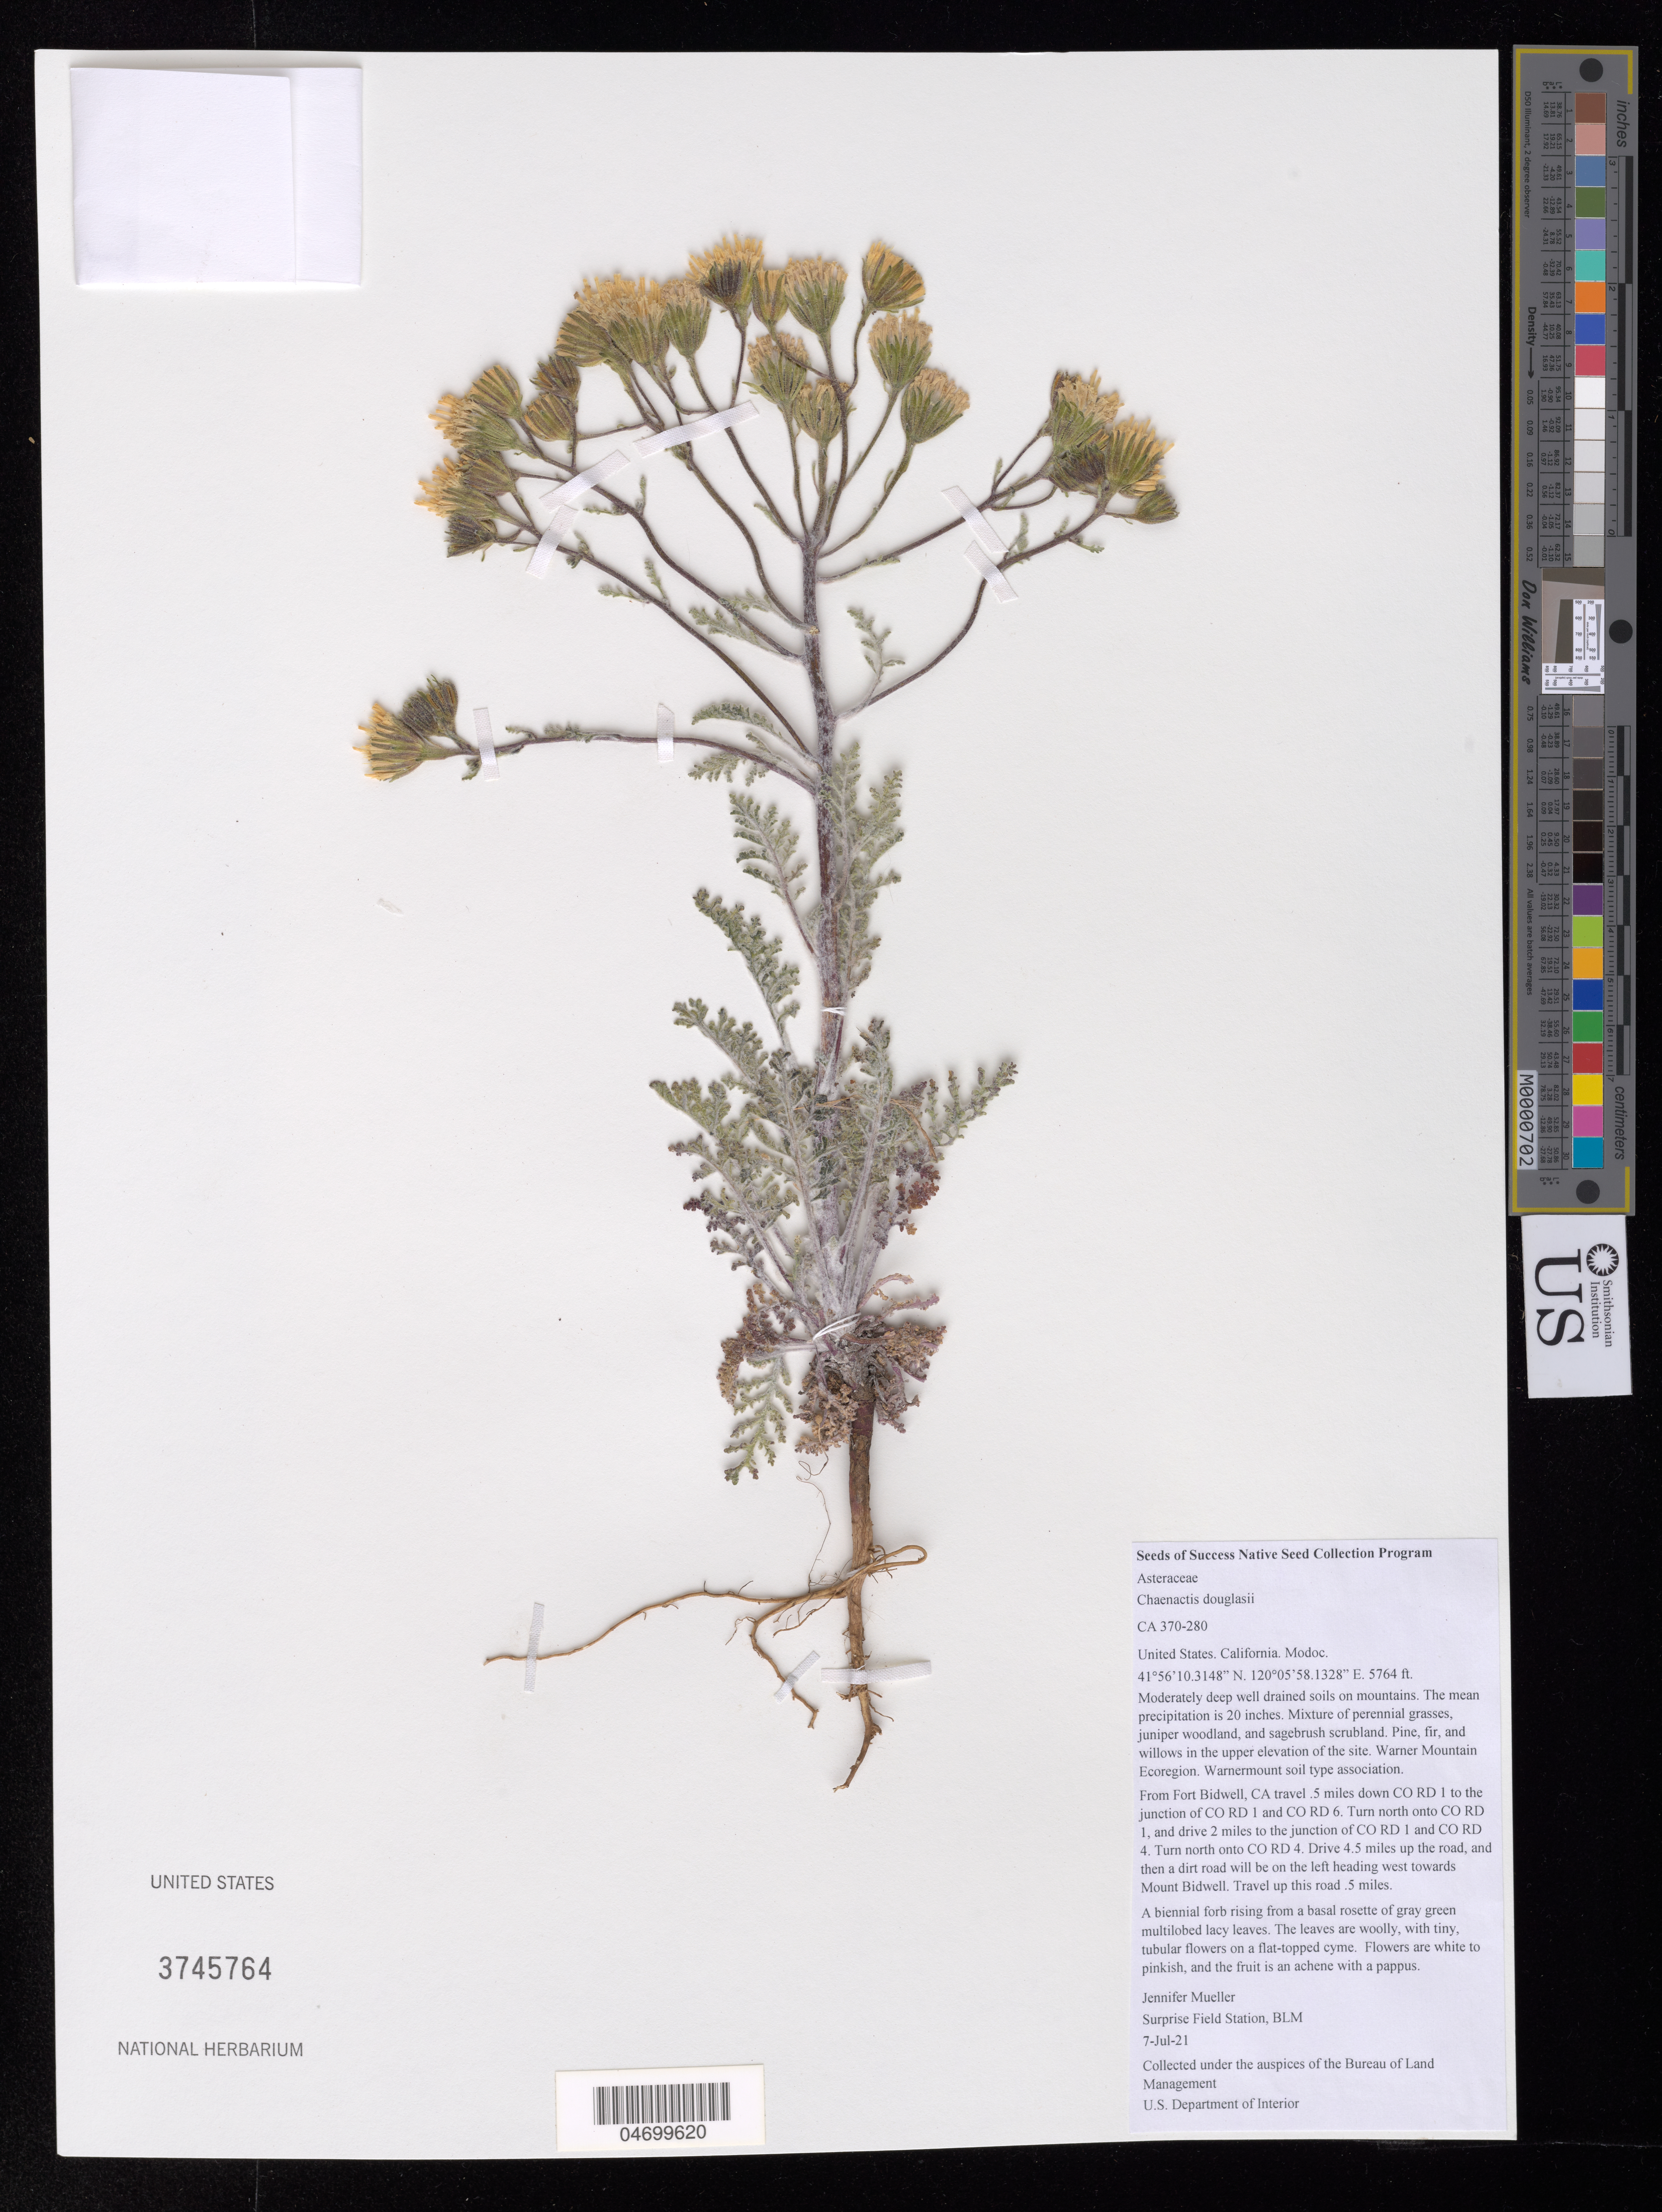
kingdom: Plantae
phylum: Tracheophyta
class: Magnoliopsida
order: Asterales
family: Asteraceae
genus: Chaenactis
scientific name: Chaenactis douglasii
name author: Hook. & Arn.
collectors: J. Mueller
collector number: CA370-280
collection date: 2021-07-07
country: United States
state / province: California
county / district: Modoc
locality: Near Mount Bidwell.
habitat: Moderately deep well drained soils on mountains. Mixture of perennial grasses, juniper woodland, and sagebrush scrubland. Pine, fir, and willows in upper elevation. Warner Mountain Ecoregion. Warnermount soil type association.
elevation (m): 1757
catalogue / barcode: US 3745764